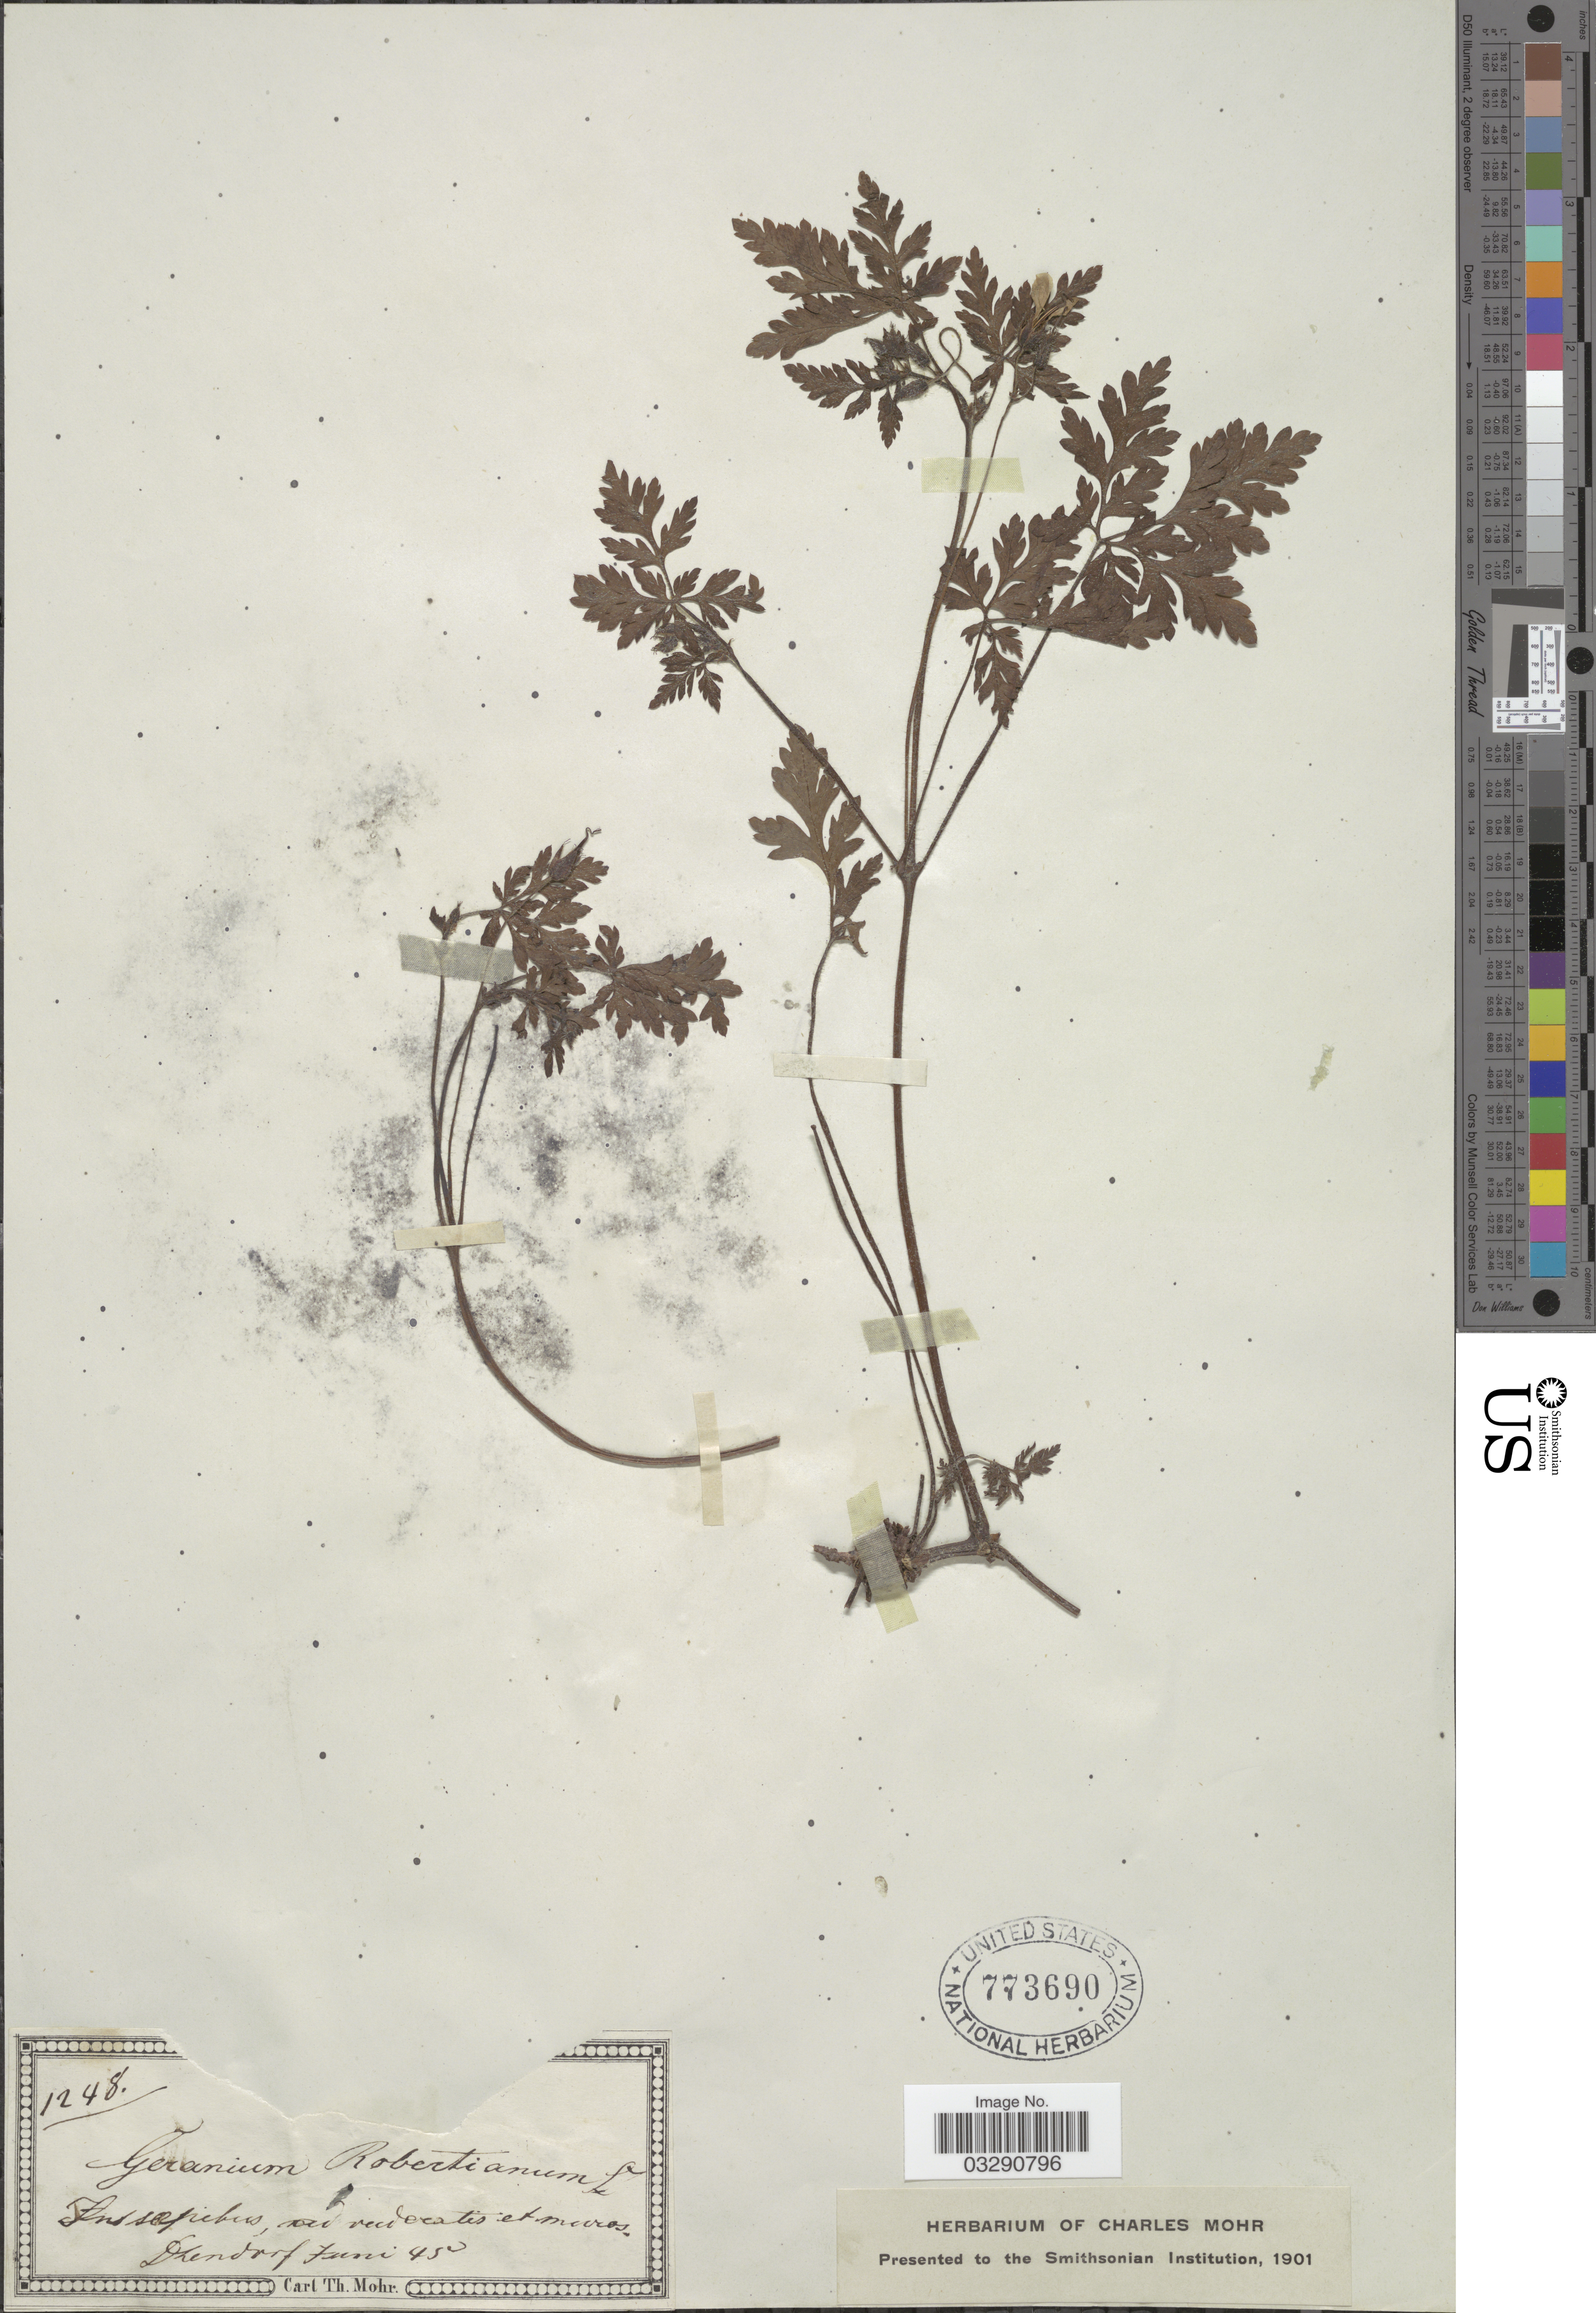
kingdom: Plantae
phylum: Tracheophyta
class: Magnoliopsida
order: Geraniales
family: Geraniaceae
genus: Geranium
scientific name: Geranium robertianum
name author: L.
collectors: Mohr, C. T. (herbarium)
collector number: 1248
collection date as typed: Transcribed d/m/y: /6/45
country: Germany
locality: Dkendorf.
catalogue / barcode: US 773690